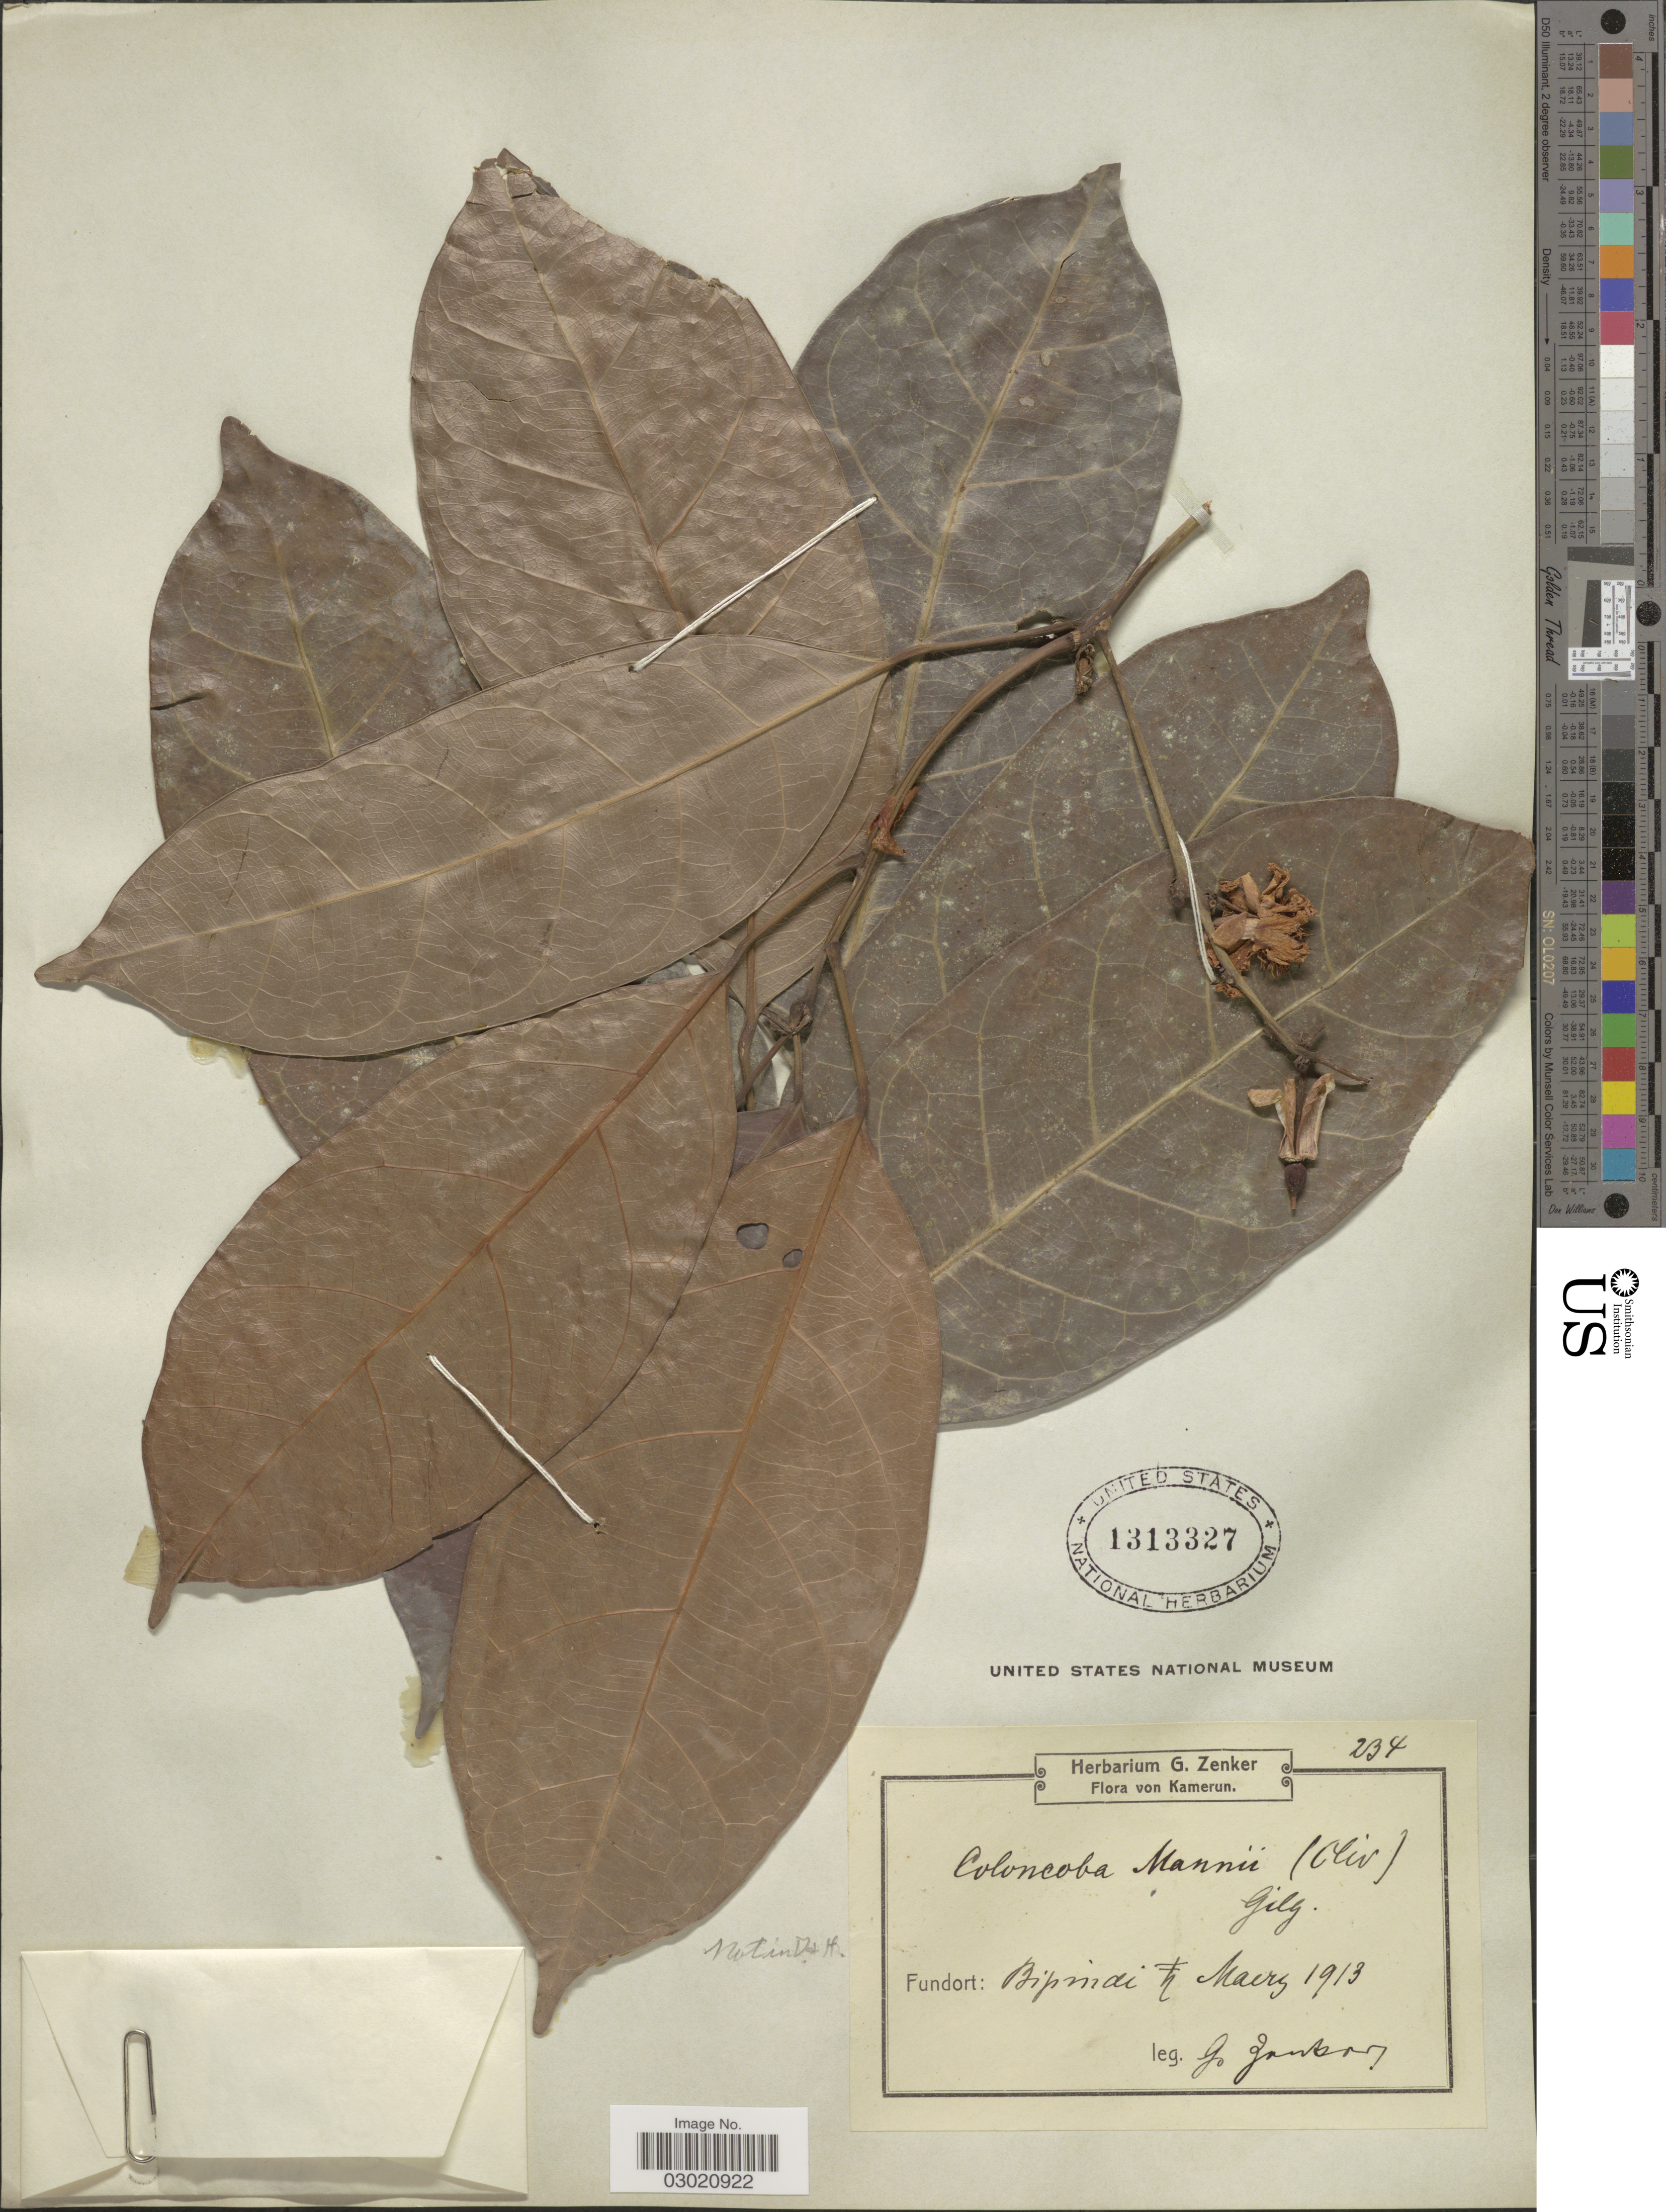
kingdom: Plantae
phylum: Tracheophyta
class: Magnoliopsida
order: Malpighiales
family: Achariaceae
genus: Caloncoba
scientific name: Caloncoba mannii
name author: (Oliv.) Gilg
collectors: G. A. Zenker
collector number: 234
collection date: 1913-03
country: Cameroon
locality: Kamerun. Bipindi.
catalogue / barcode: US 1313327